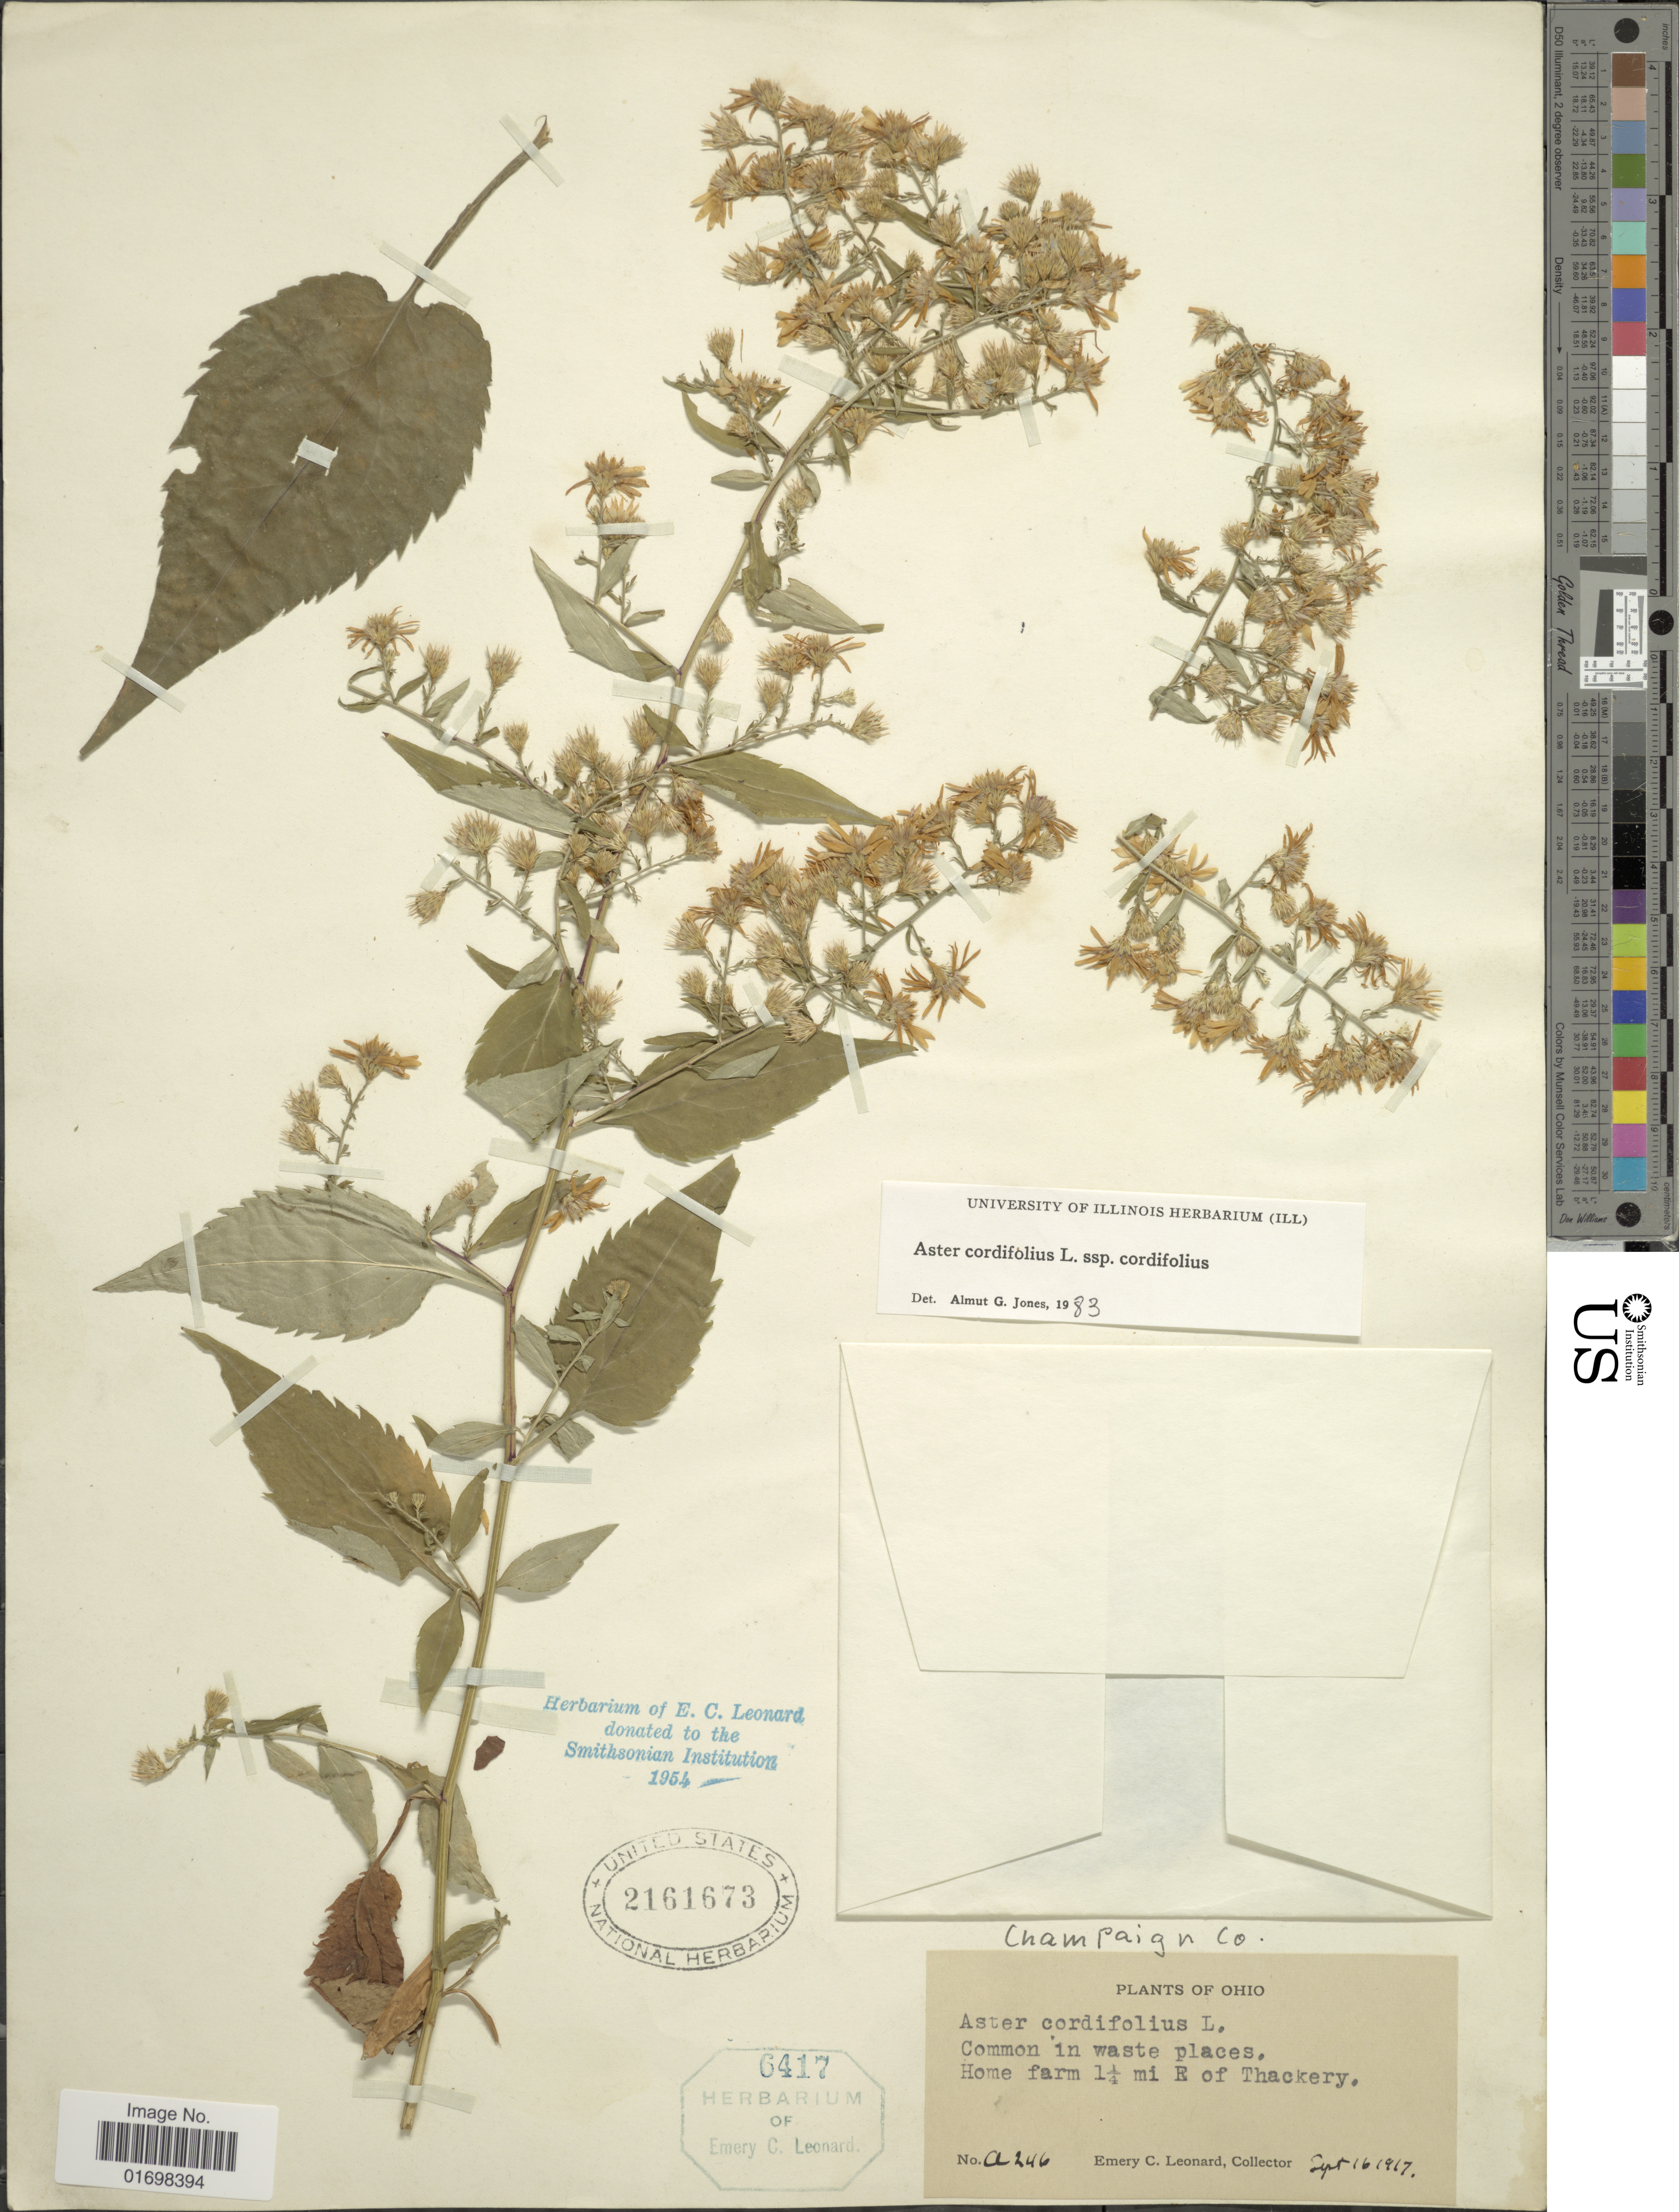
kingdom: Plantae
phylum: Tracheophyta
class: Magnoliopsida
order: Asterales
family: Asteraceae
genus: Symphyotrichum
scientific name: Symphyotrichum cordifolium var. cordifolium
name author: (L.) G.L. Nesom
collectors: E. C. Leonard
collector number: A246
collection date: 1917-09-16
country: United States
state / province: Ohio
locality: Ohio, Home farm 1¼ mi E of Thackery.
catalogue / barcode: US 2161673